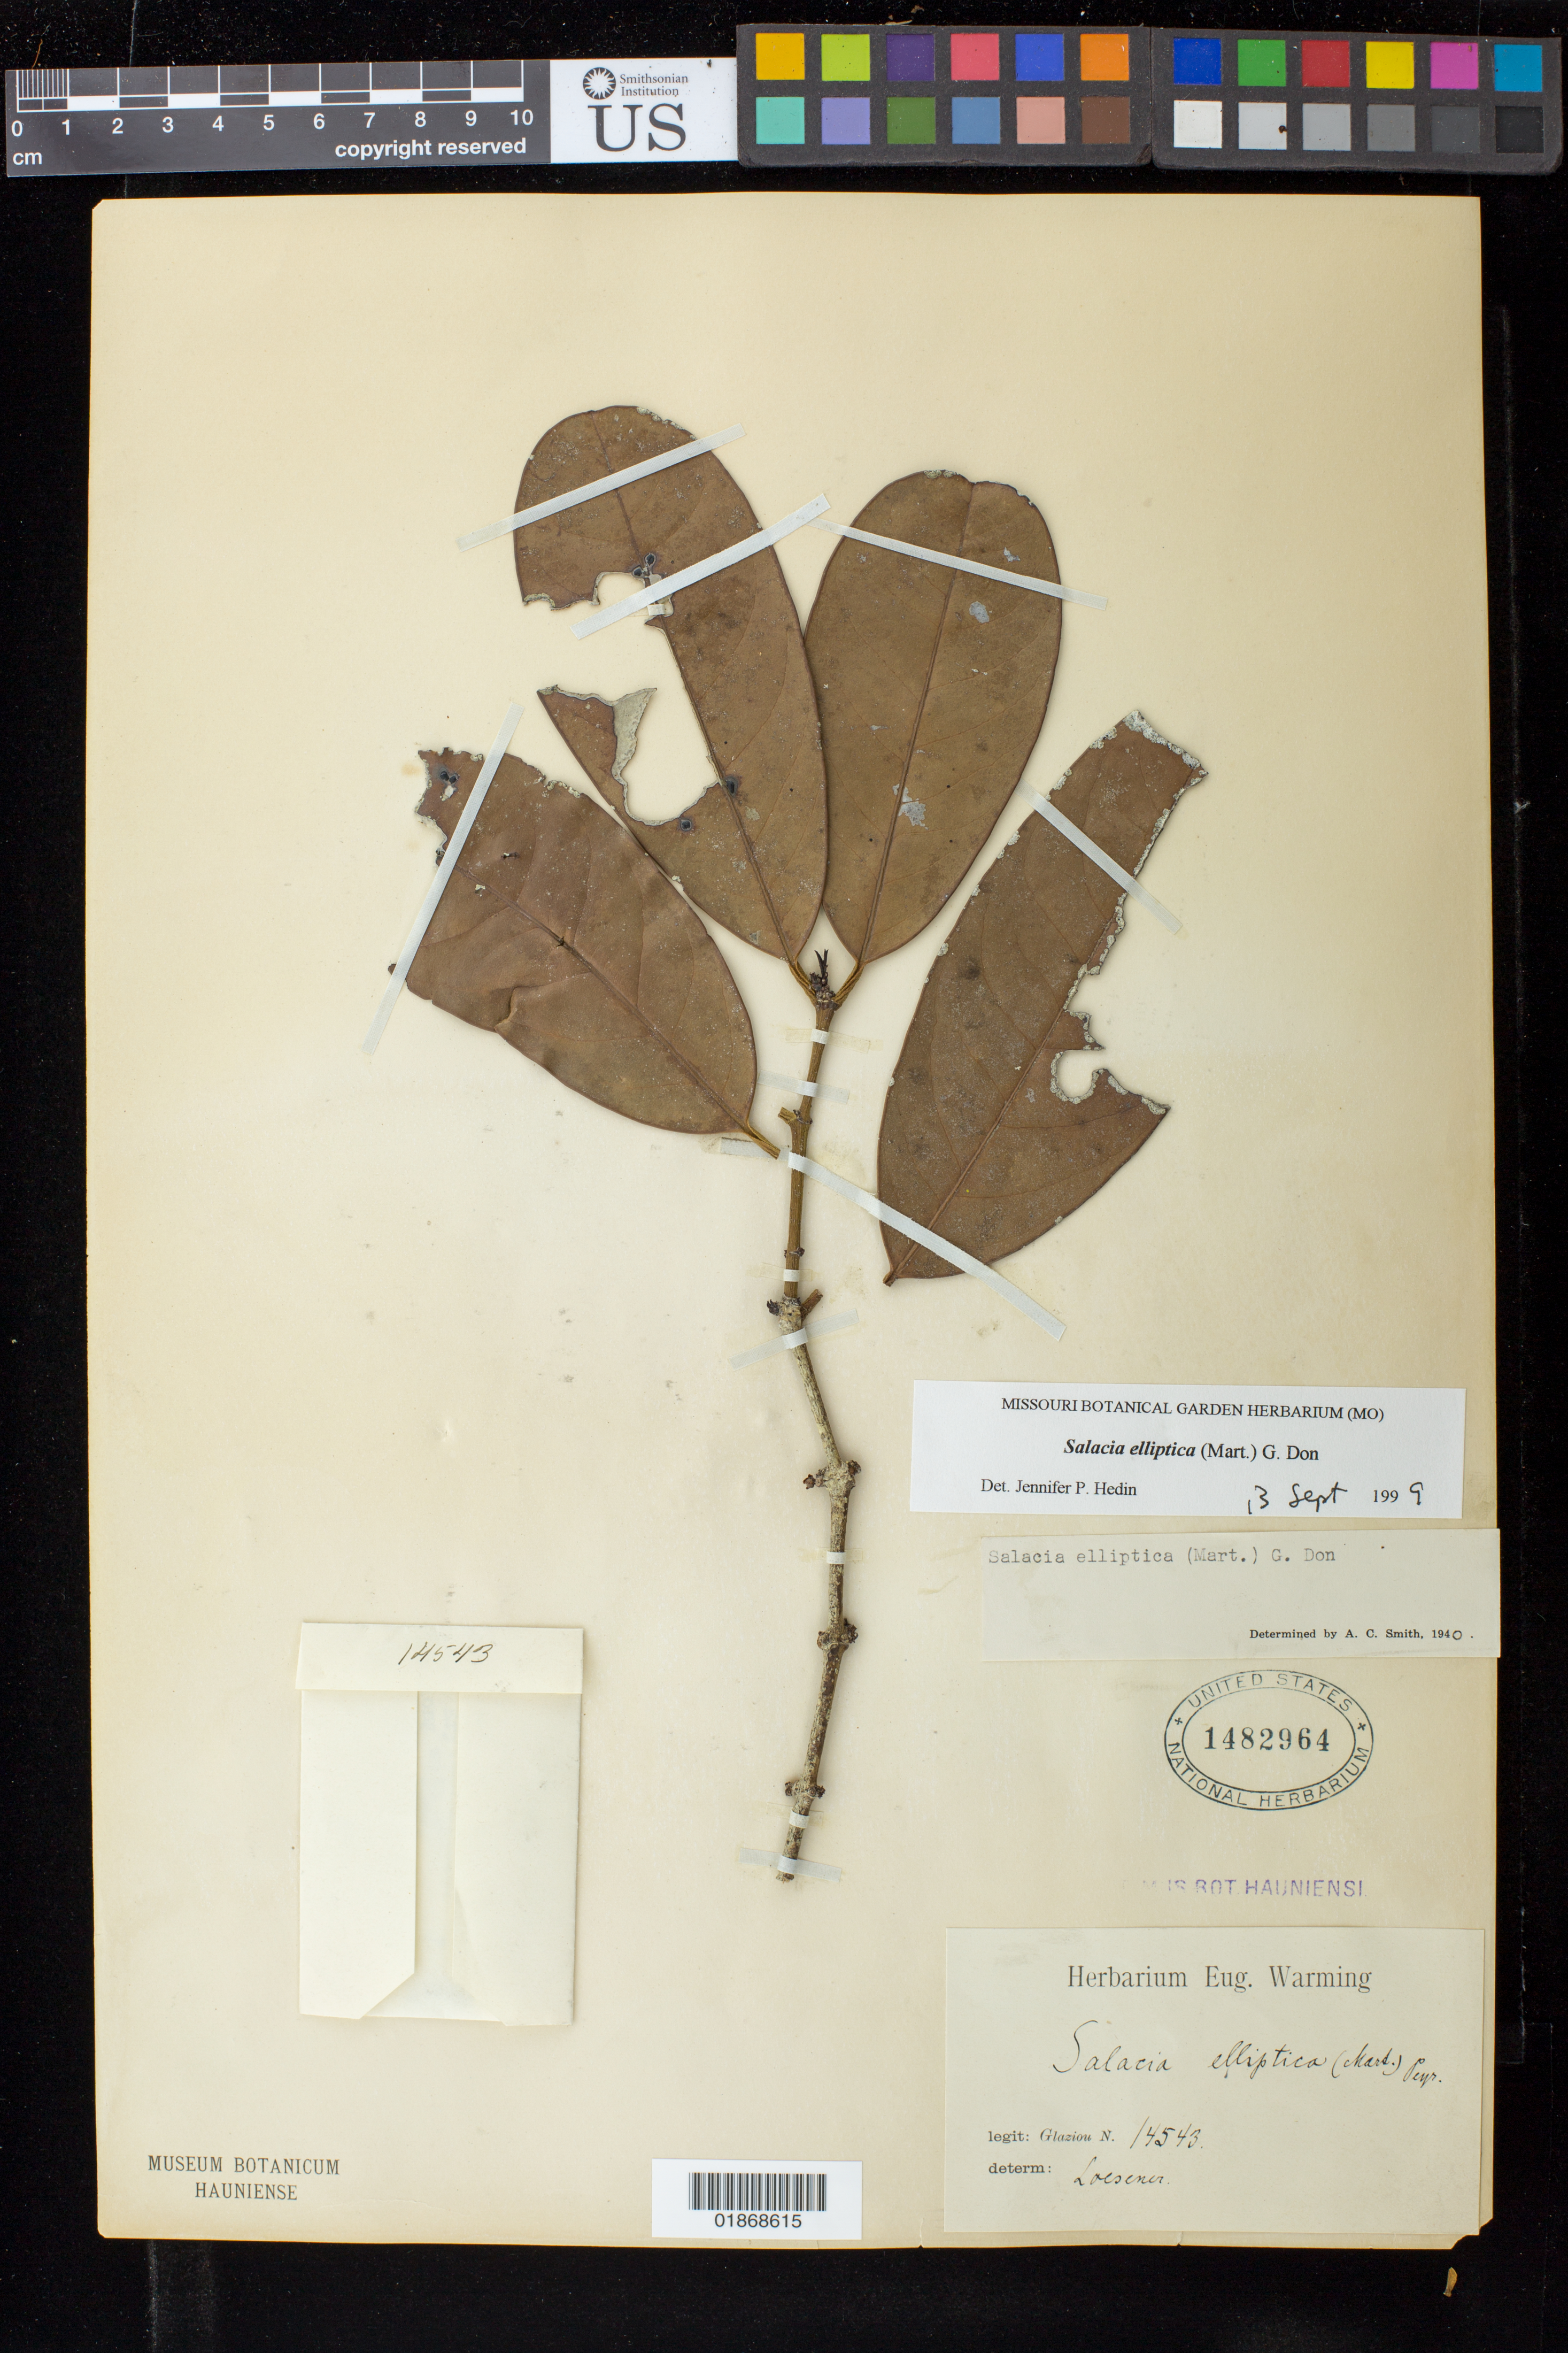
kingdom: Plantae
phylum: Tracheophyta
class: Magnoliopsida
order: Celastrales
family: Celastraceae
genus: Salacia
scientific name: Salacia elliptica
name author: (Mart. ex Schult.) G. Don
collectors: A. F. M. Glaziou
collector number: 14543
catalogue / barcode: US 1482964